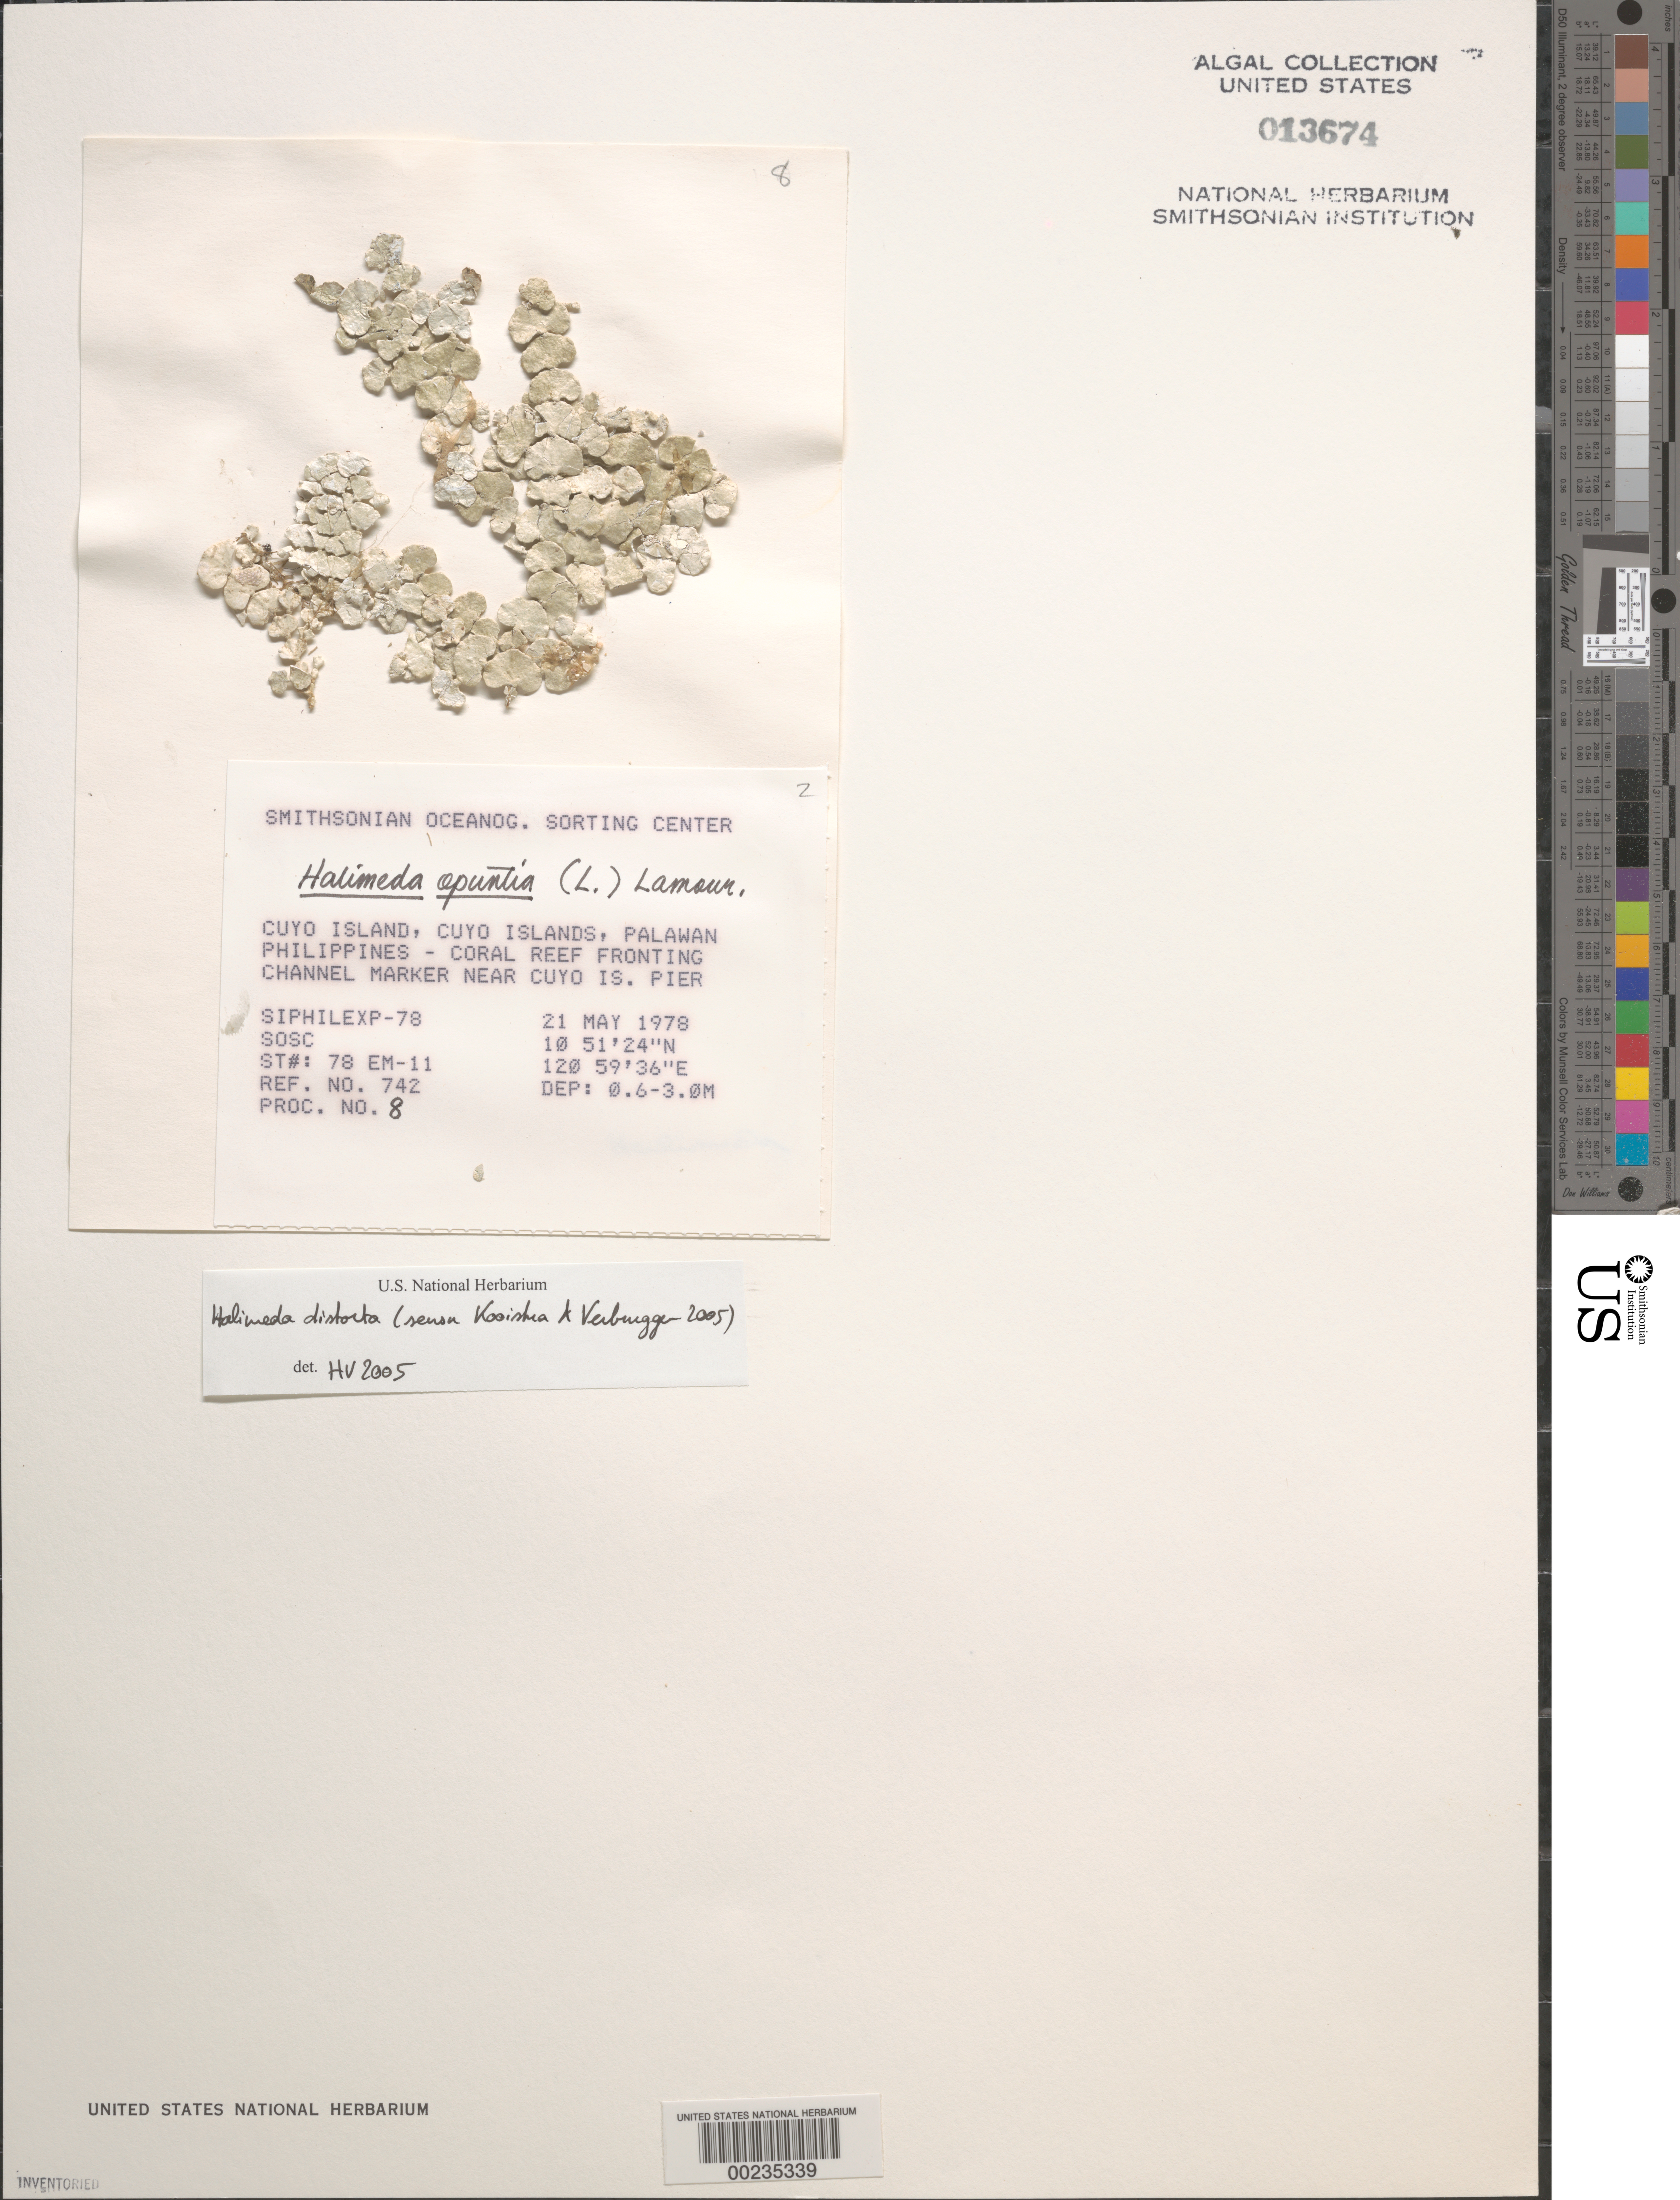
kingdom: Plantae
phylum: Chlorophyta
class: Ulvophyceae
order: Bryopsidales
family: Halimedaceae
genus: Halimeda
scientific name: Halimeda distorta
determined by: Verbruggen, H.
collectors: SOSC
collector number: Station 78 EM-11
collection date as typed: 21 May 1978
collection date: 1978-05-21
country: Philippines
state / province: Mimaropa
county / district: Palawan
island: Cuyo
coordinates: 10 51' 24" N, 120 59' 36" E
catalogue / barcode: US 13674